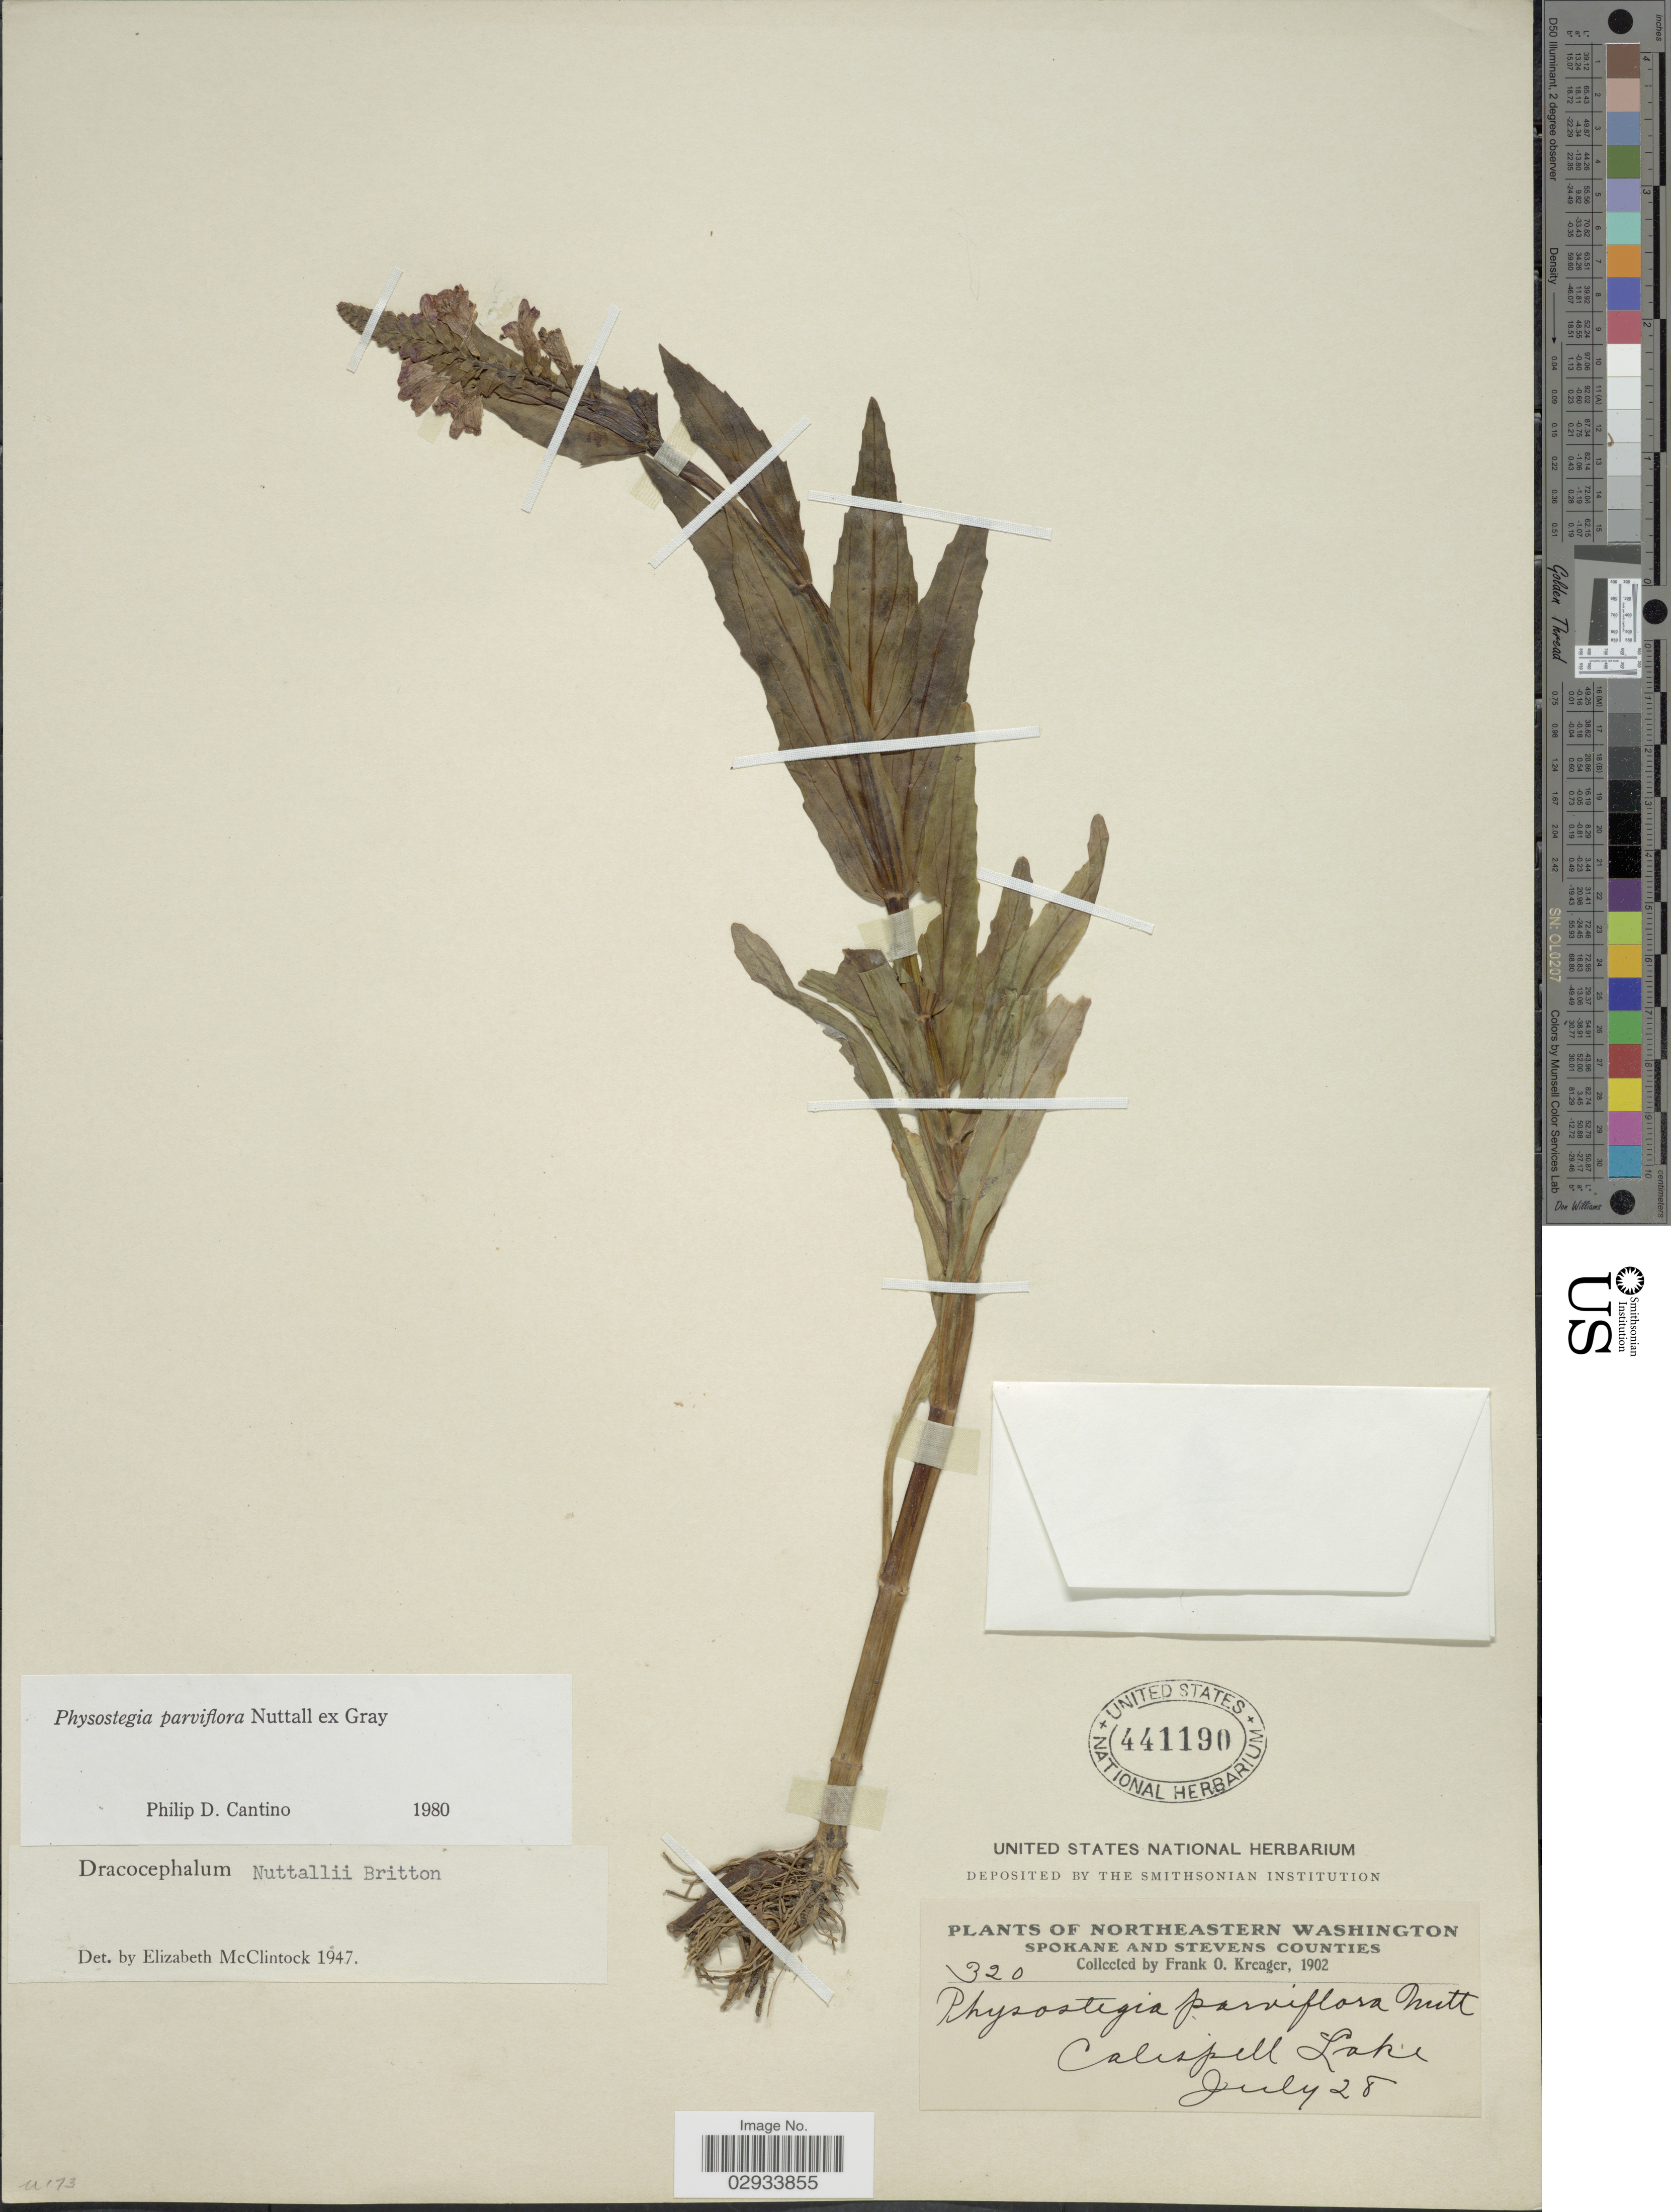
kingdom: Plantae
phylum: Tracheophyta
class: Magnoliopsida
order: Lamiales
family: Lamiaceae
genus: Physostegia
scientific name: Physostegia parviflora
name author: Nutt. ex A. Gray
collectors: F. Kreager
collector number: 320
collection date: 1902-07-28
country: United States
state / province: Washington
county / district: Spokane / Stevens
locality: Northeastern Washington, Spokane and Stevens Counties, Calispell Lake.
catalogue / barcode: US 441190